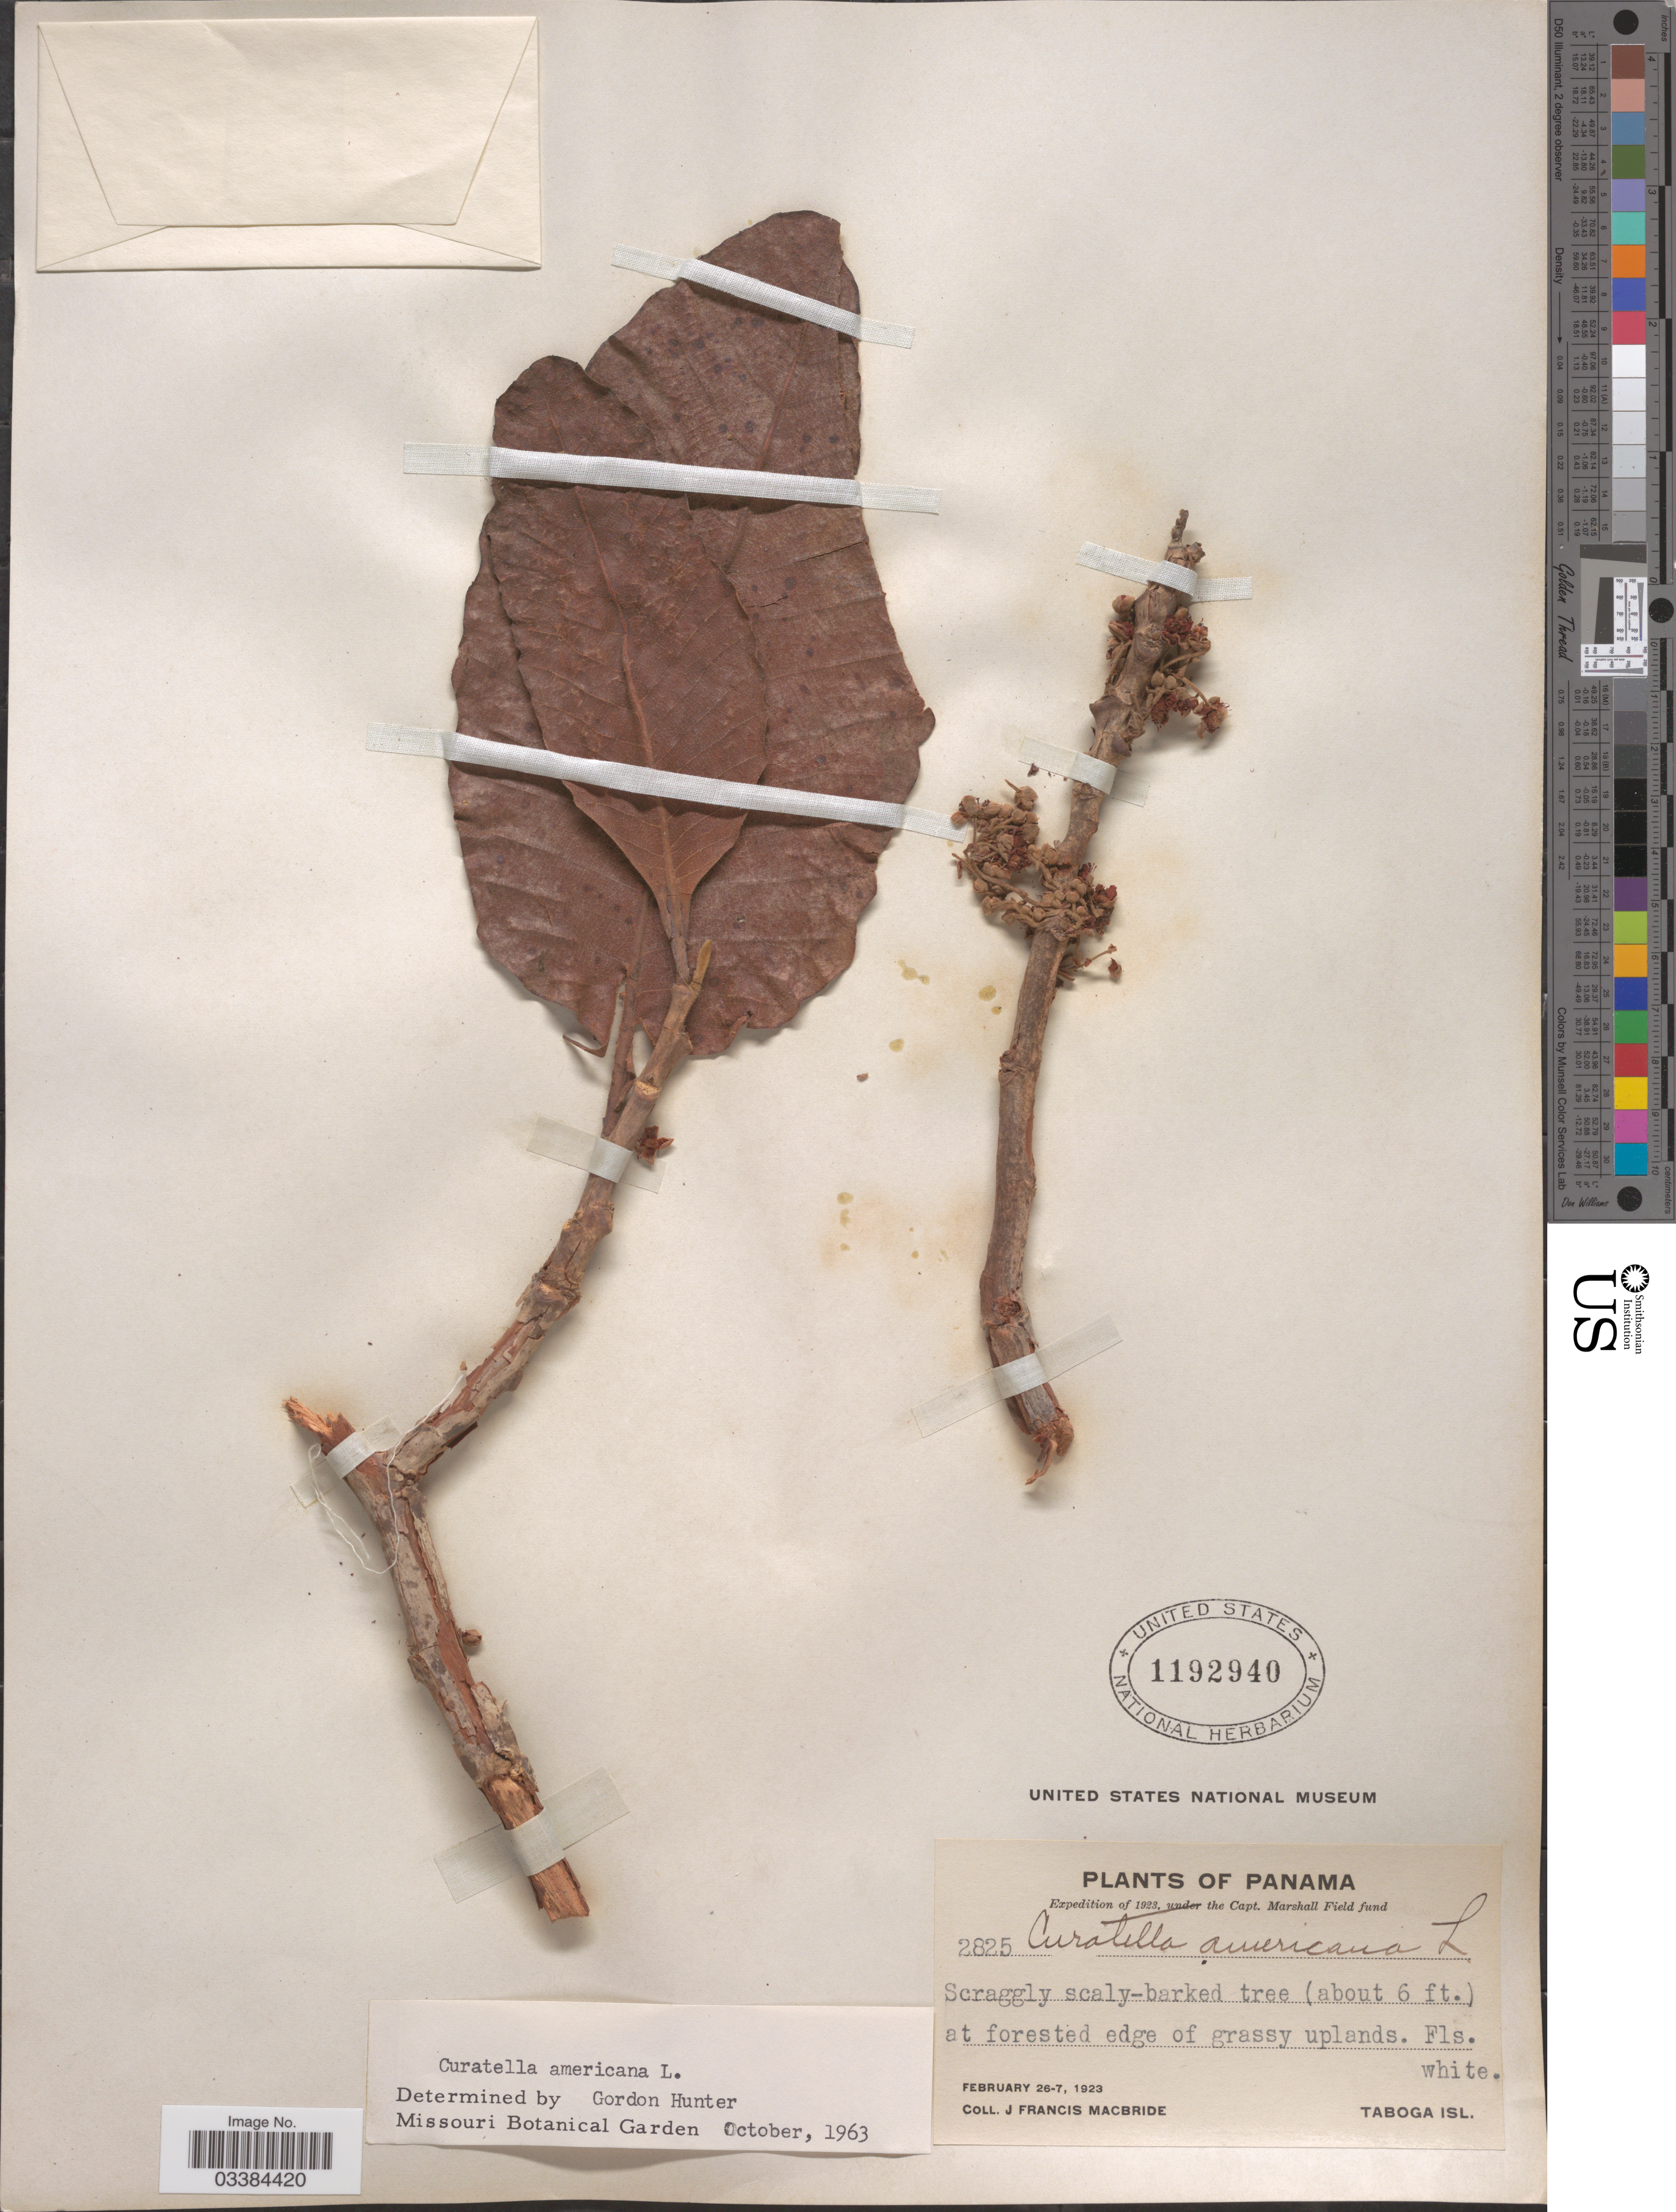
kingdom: Plantae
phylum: Tracheophyta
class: Magnoliopsida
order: Dilleniales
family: Dilleniaceae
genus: Curatella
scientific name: Curatella americana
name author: L.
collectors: J. F. Macbride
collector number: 2825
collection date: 1923-02-26/1923-02-27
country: Panama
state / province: Panamá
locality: Taboga Isl.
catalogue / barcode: US 1192940